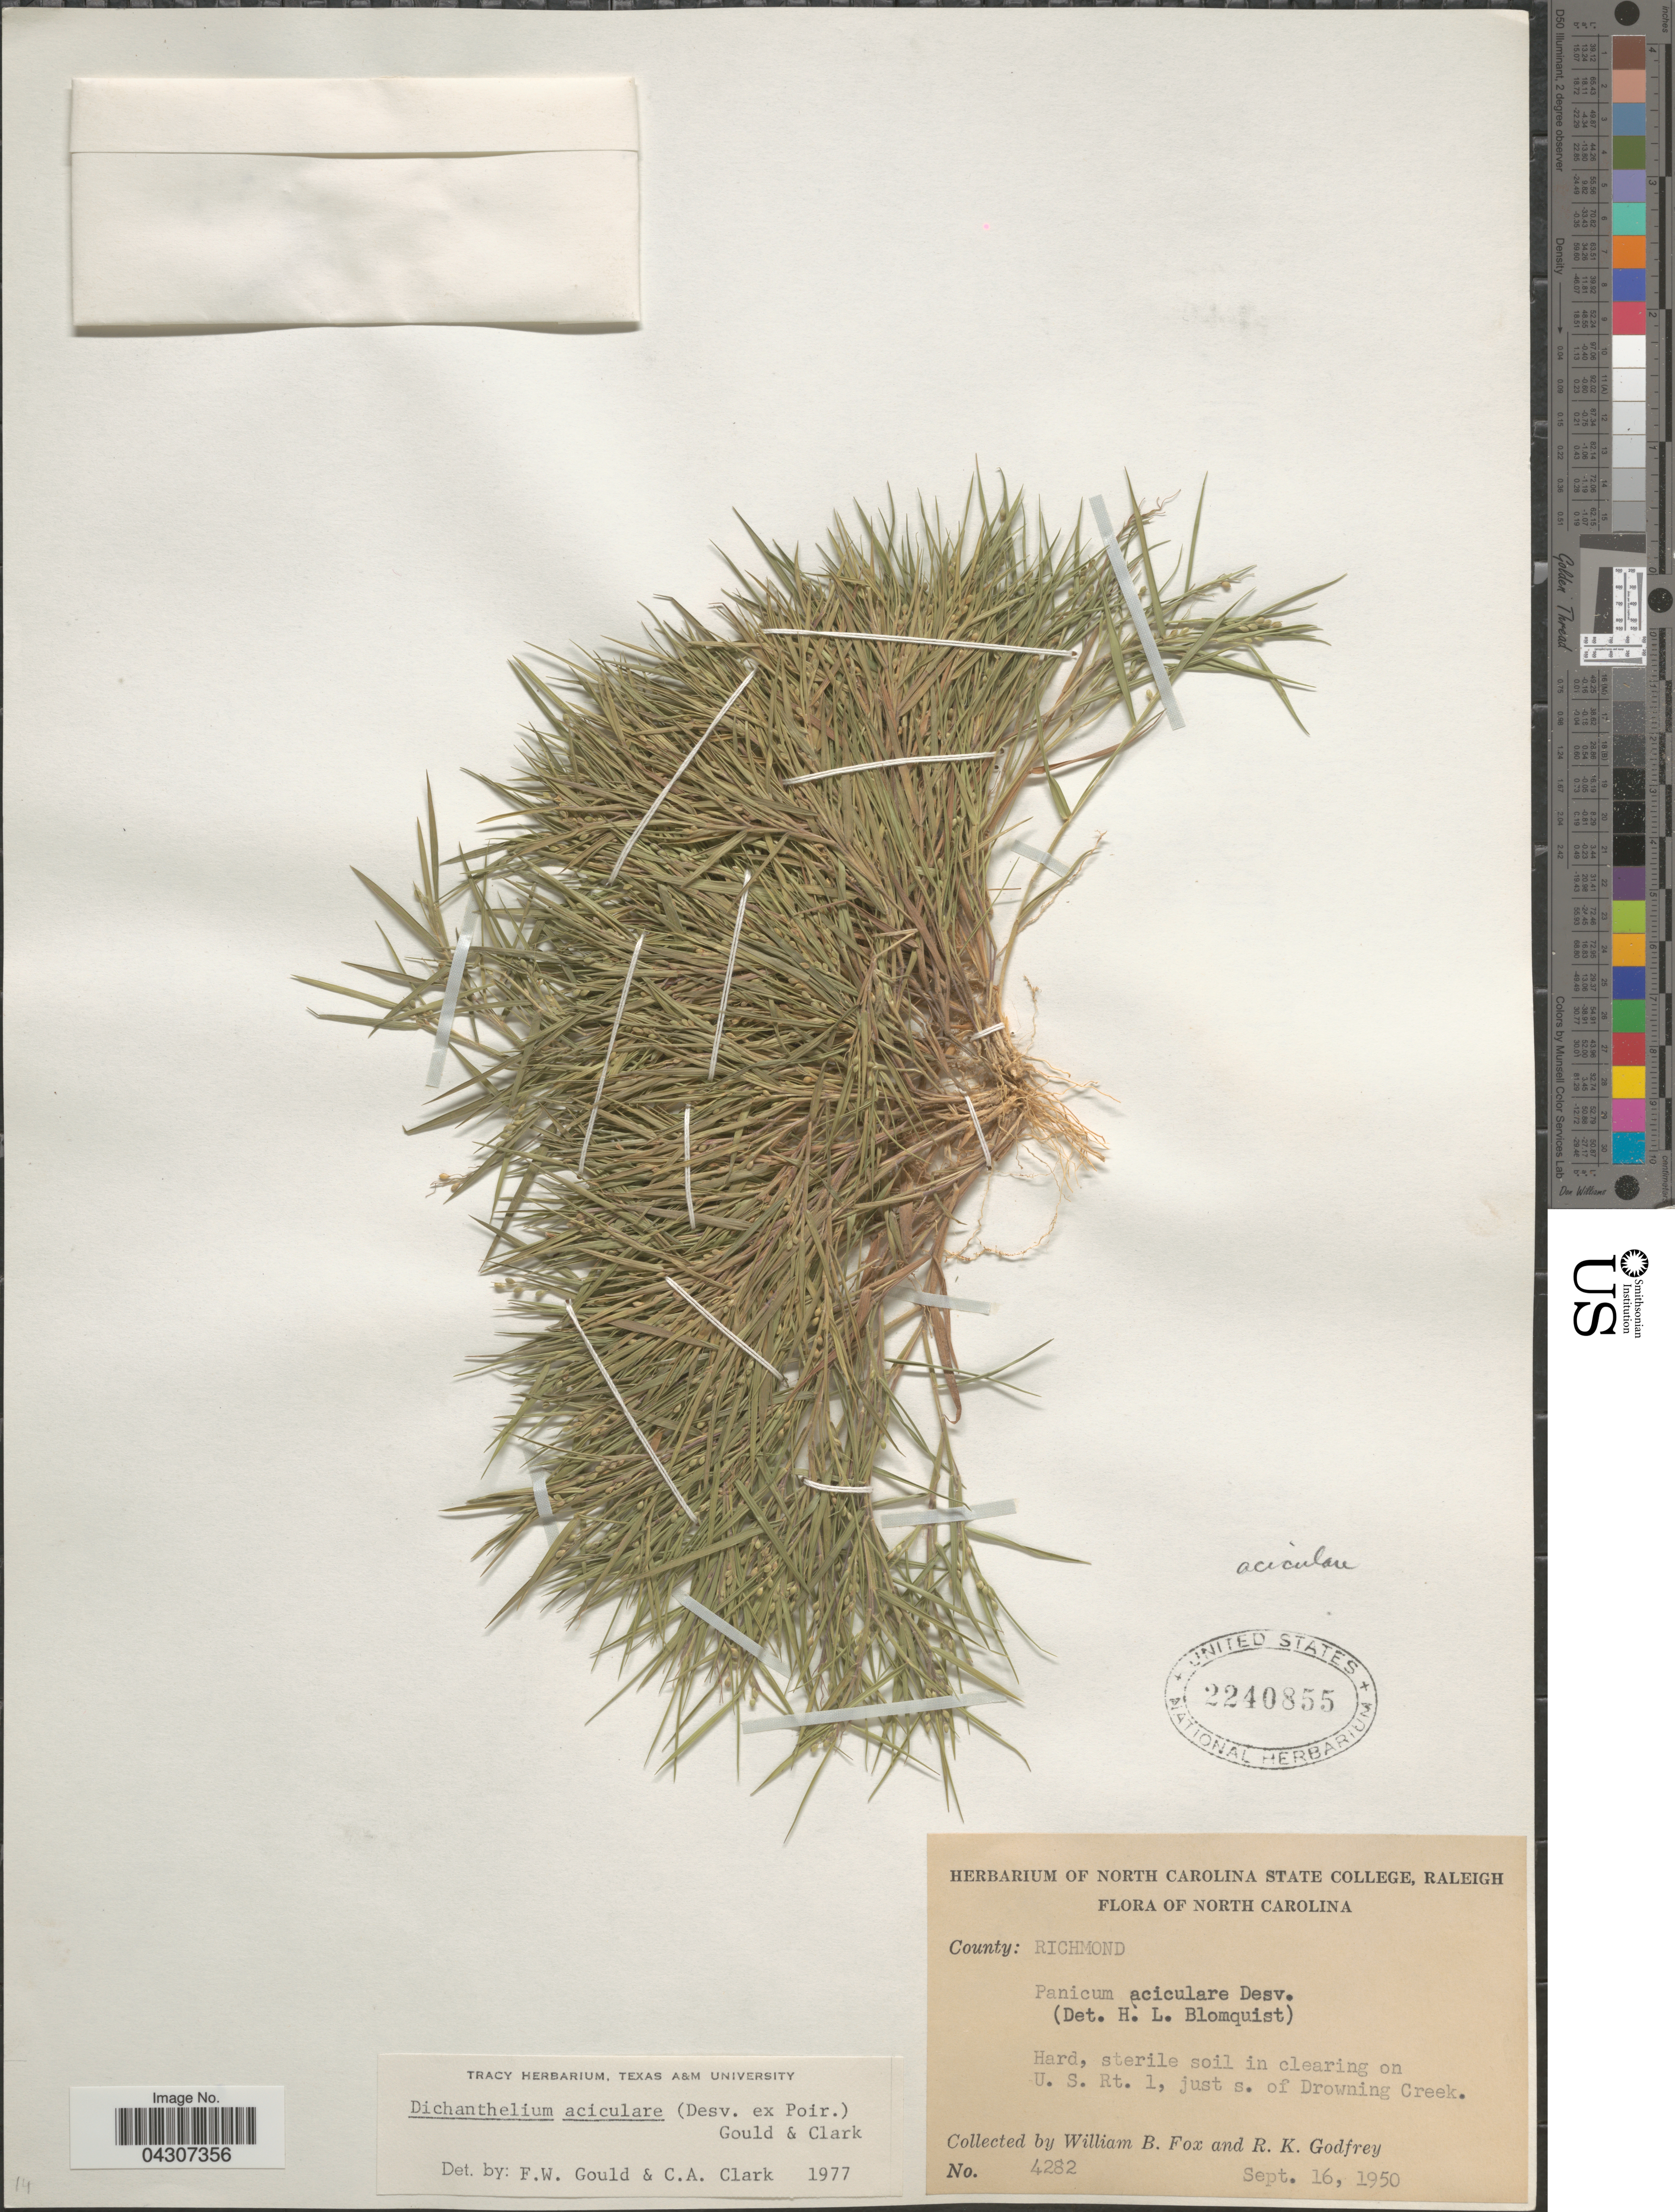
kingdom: Plantae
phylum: Tracheophyta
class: Liliopsida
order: Poales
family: Poaceae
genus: Dichanthelium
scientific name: Dichanthelium aciculare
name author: (Desv. ex Poir.) Gould & C.A. Clark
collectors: W. B. Fox & R. K. Godfrey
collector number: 4282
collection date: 1950-09-16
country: United States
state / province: North Carolina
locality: County: Richmond. Hard, sterile soil in clearing on U. S. Rt. 1, just s. of Drowning Creek.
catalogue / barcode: US 2240855